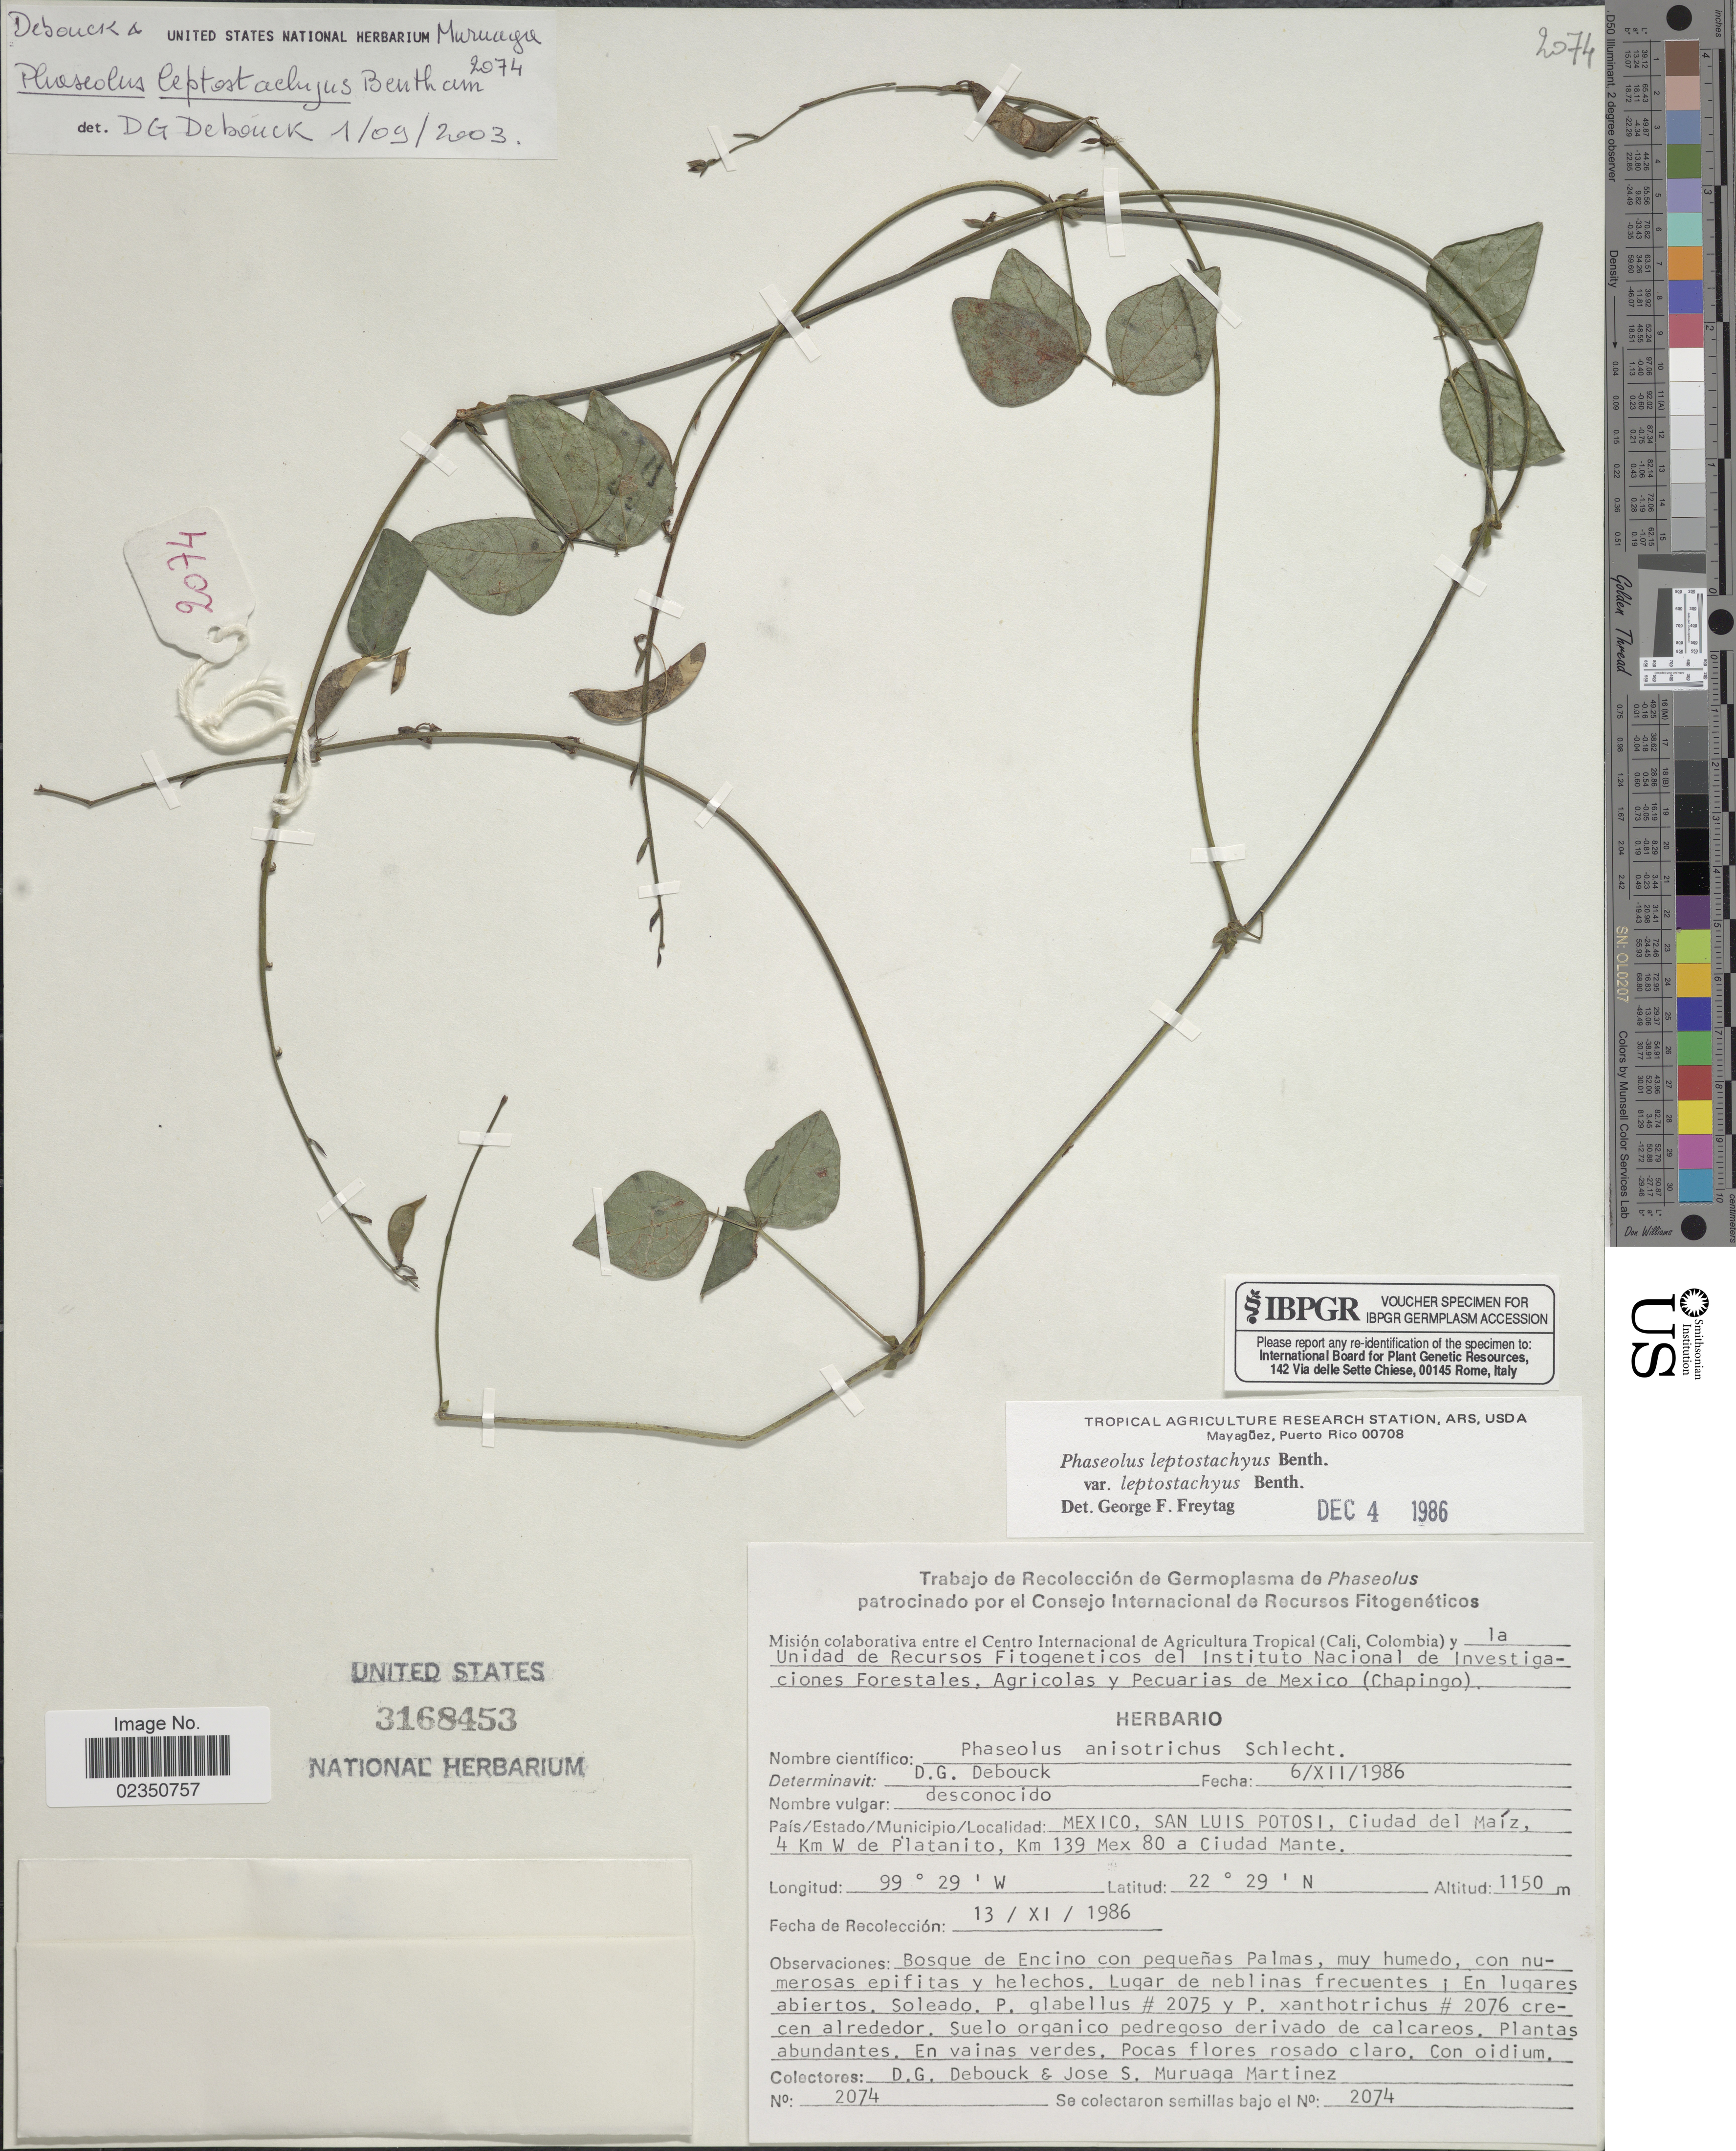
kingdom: Plantae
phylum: Tracheophyta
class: Magnoliopsida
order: Fabales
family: Fabaceae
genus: Phaseolus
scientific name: Phaseolus leptostachyus var. leptostachyus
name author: Benth.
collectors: D. Debouck & J. Muruaga Martinez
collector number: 2074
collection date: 1986-11-13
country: Mexico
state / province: San Luis Potosí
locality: Ciudad del Maiz, 4 km W de Platanito, km 139 Mex 80 a Ciudad Mante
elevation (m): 1150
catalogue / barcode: US 3168453